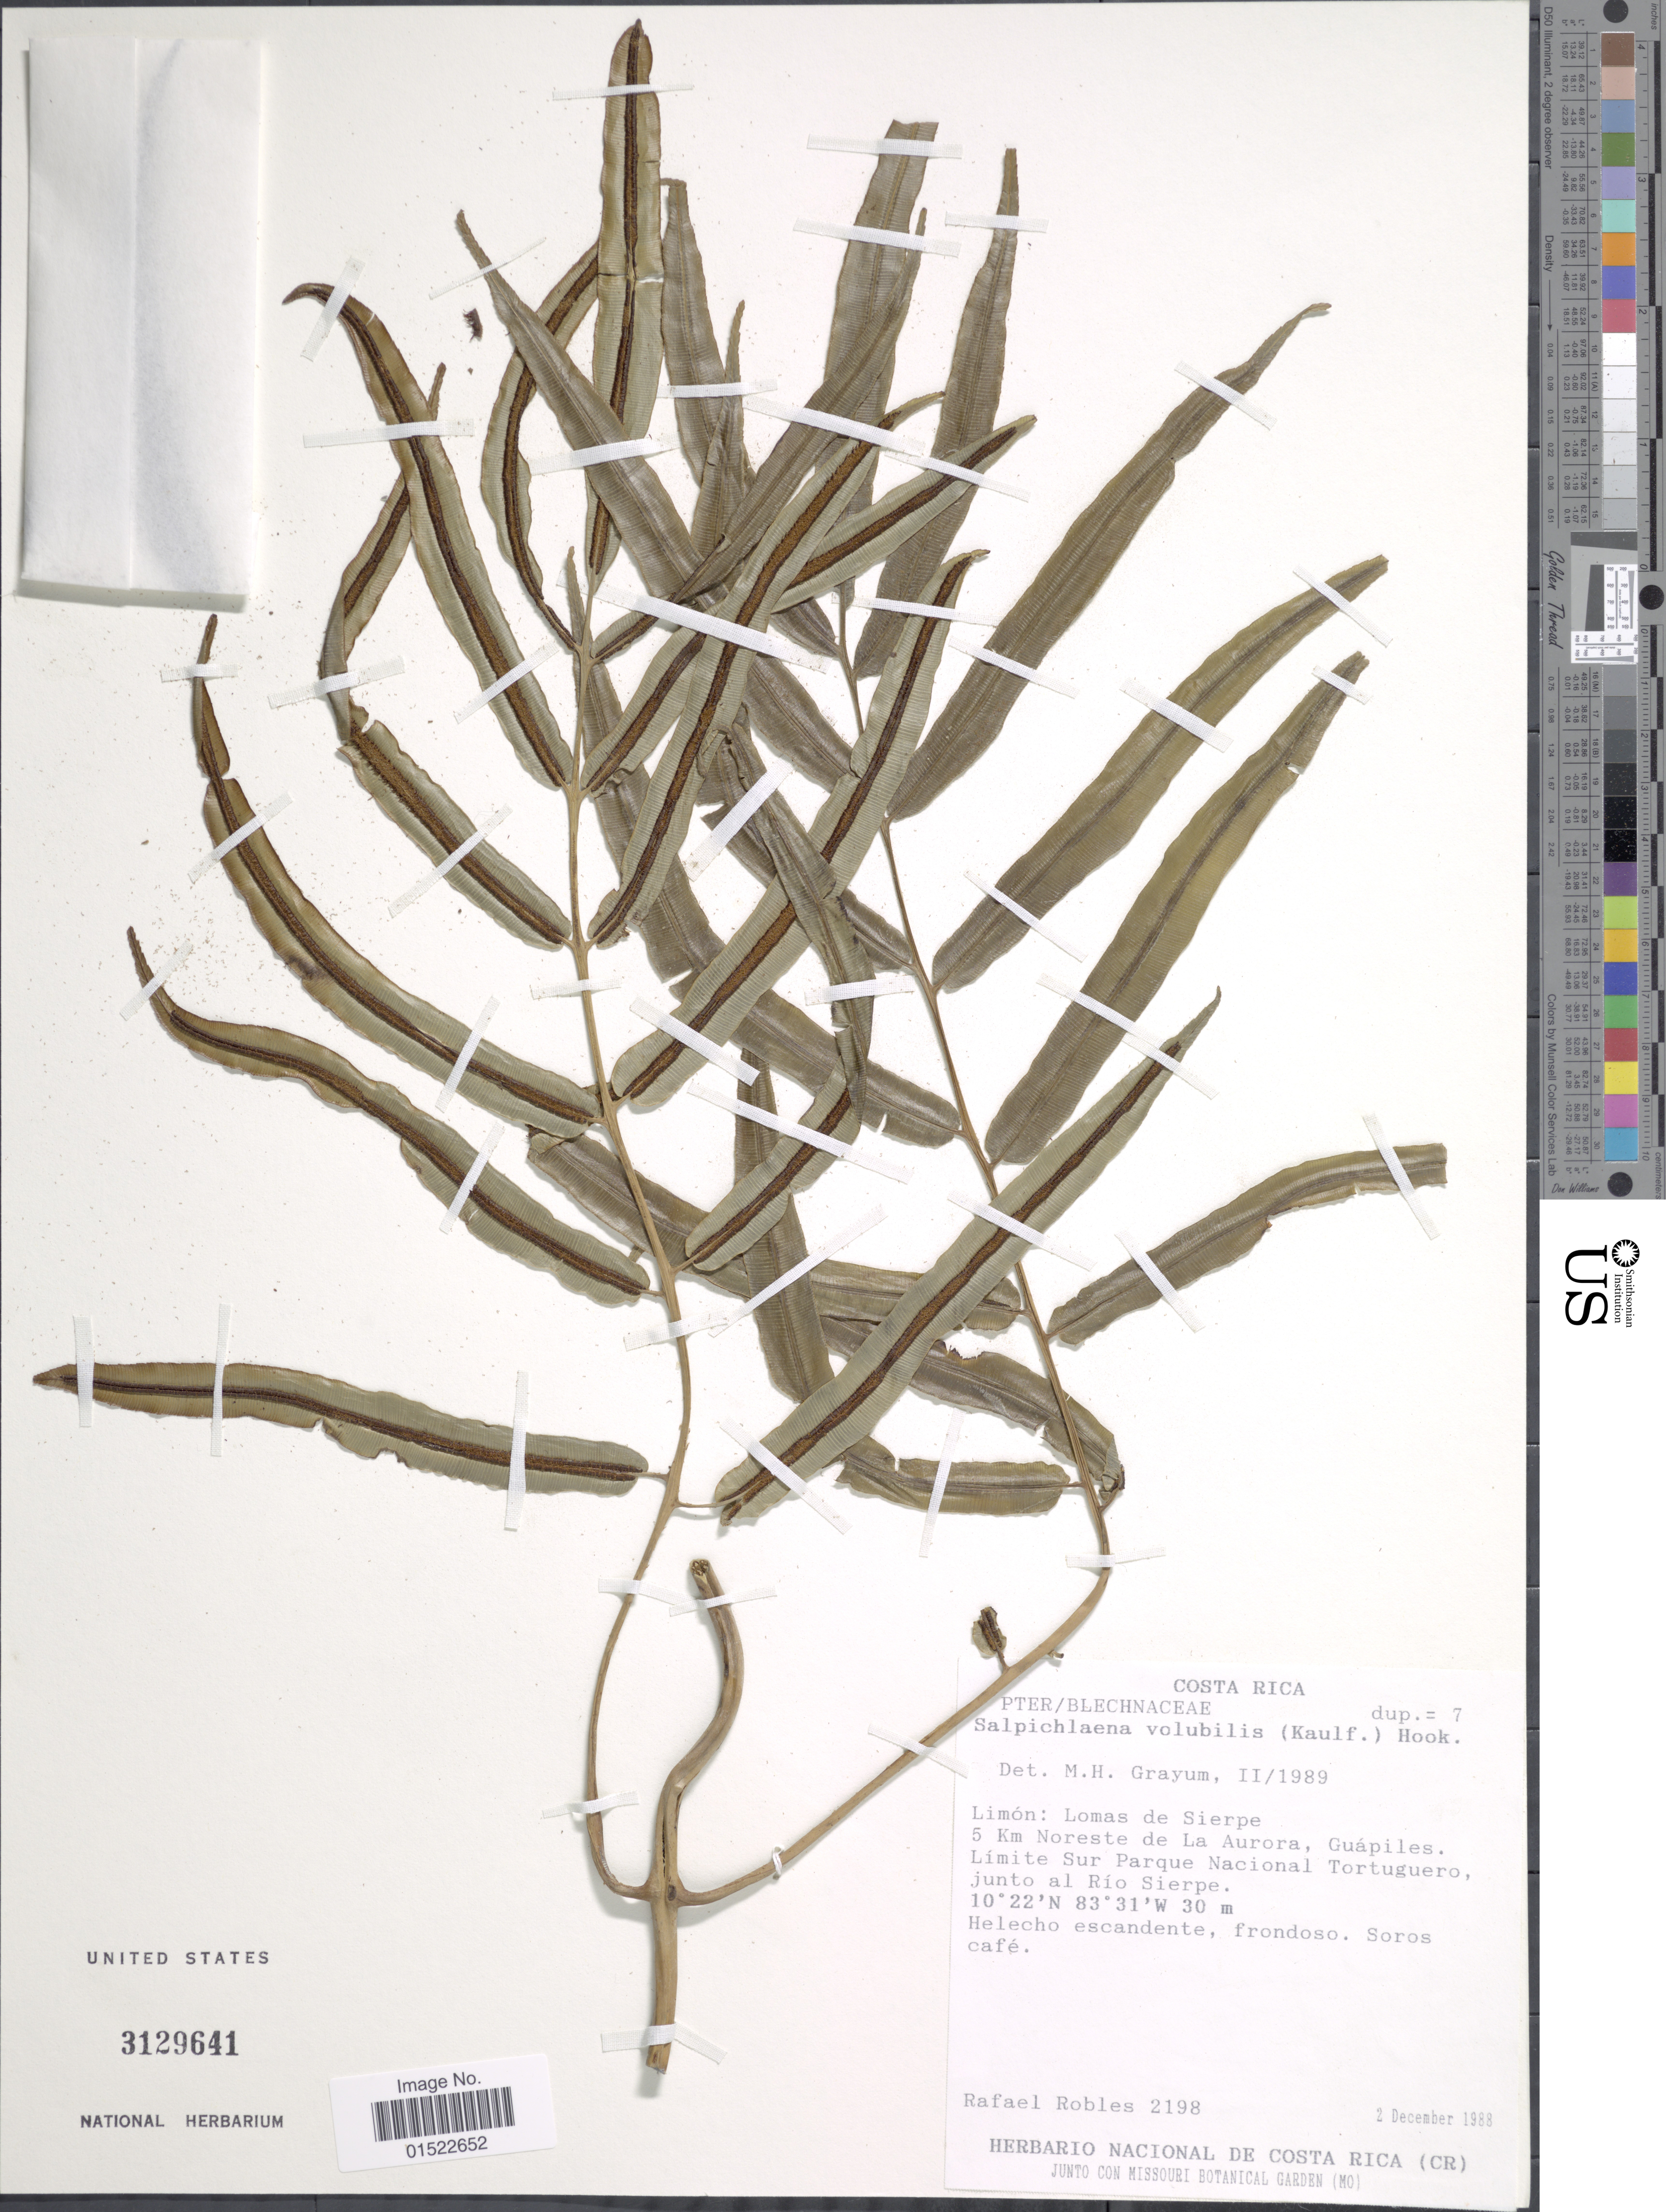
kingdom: Plantae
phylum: Tracheophyta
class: Polypodiopsida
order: Polypodiales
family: Blechnaceae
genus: Salpichlaena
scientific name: Salpichlaena volubilis subsp. volubilis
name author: (Kaulf.) J. Sm.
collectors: R. Robles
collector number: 2198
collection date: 1988-12-02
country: Costa Rica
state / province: Limón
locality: Lomas de Sierpe 5 Km. Noreste de Aurora, Guapiles, Limite Sur Parque Nacional Tortuguero, junto al Rio Sierpe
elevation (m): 30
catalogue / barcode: US 3129641